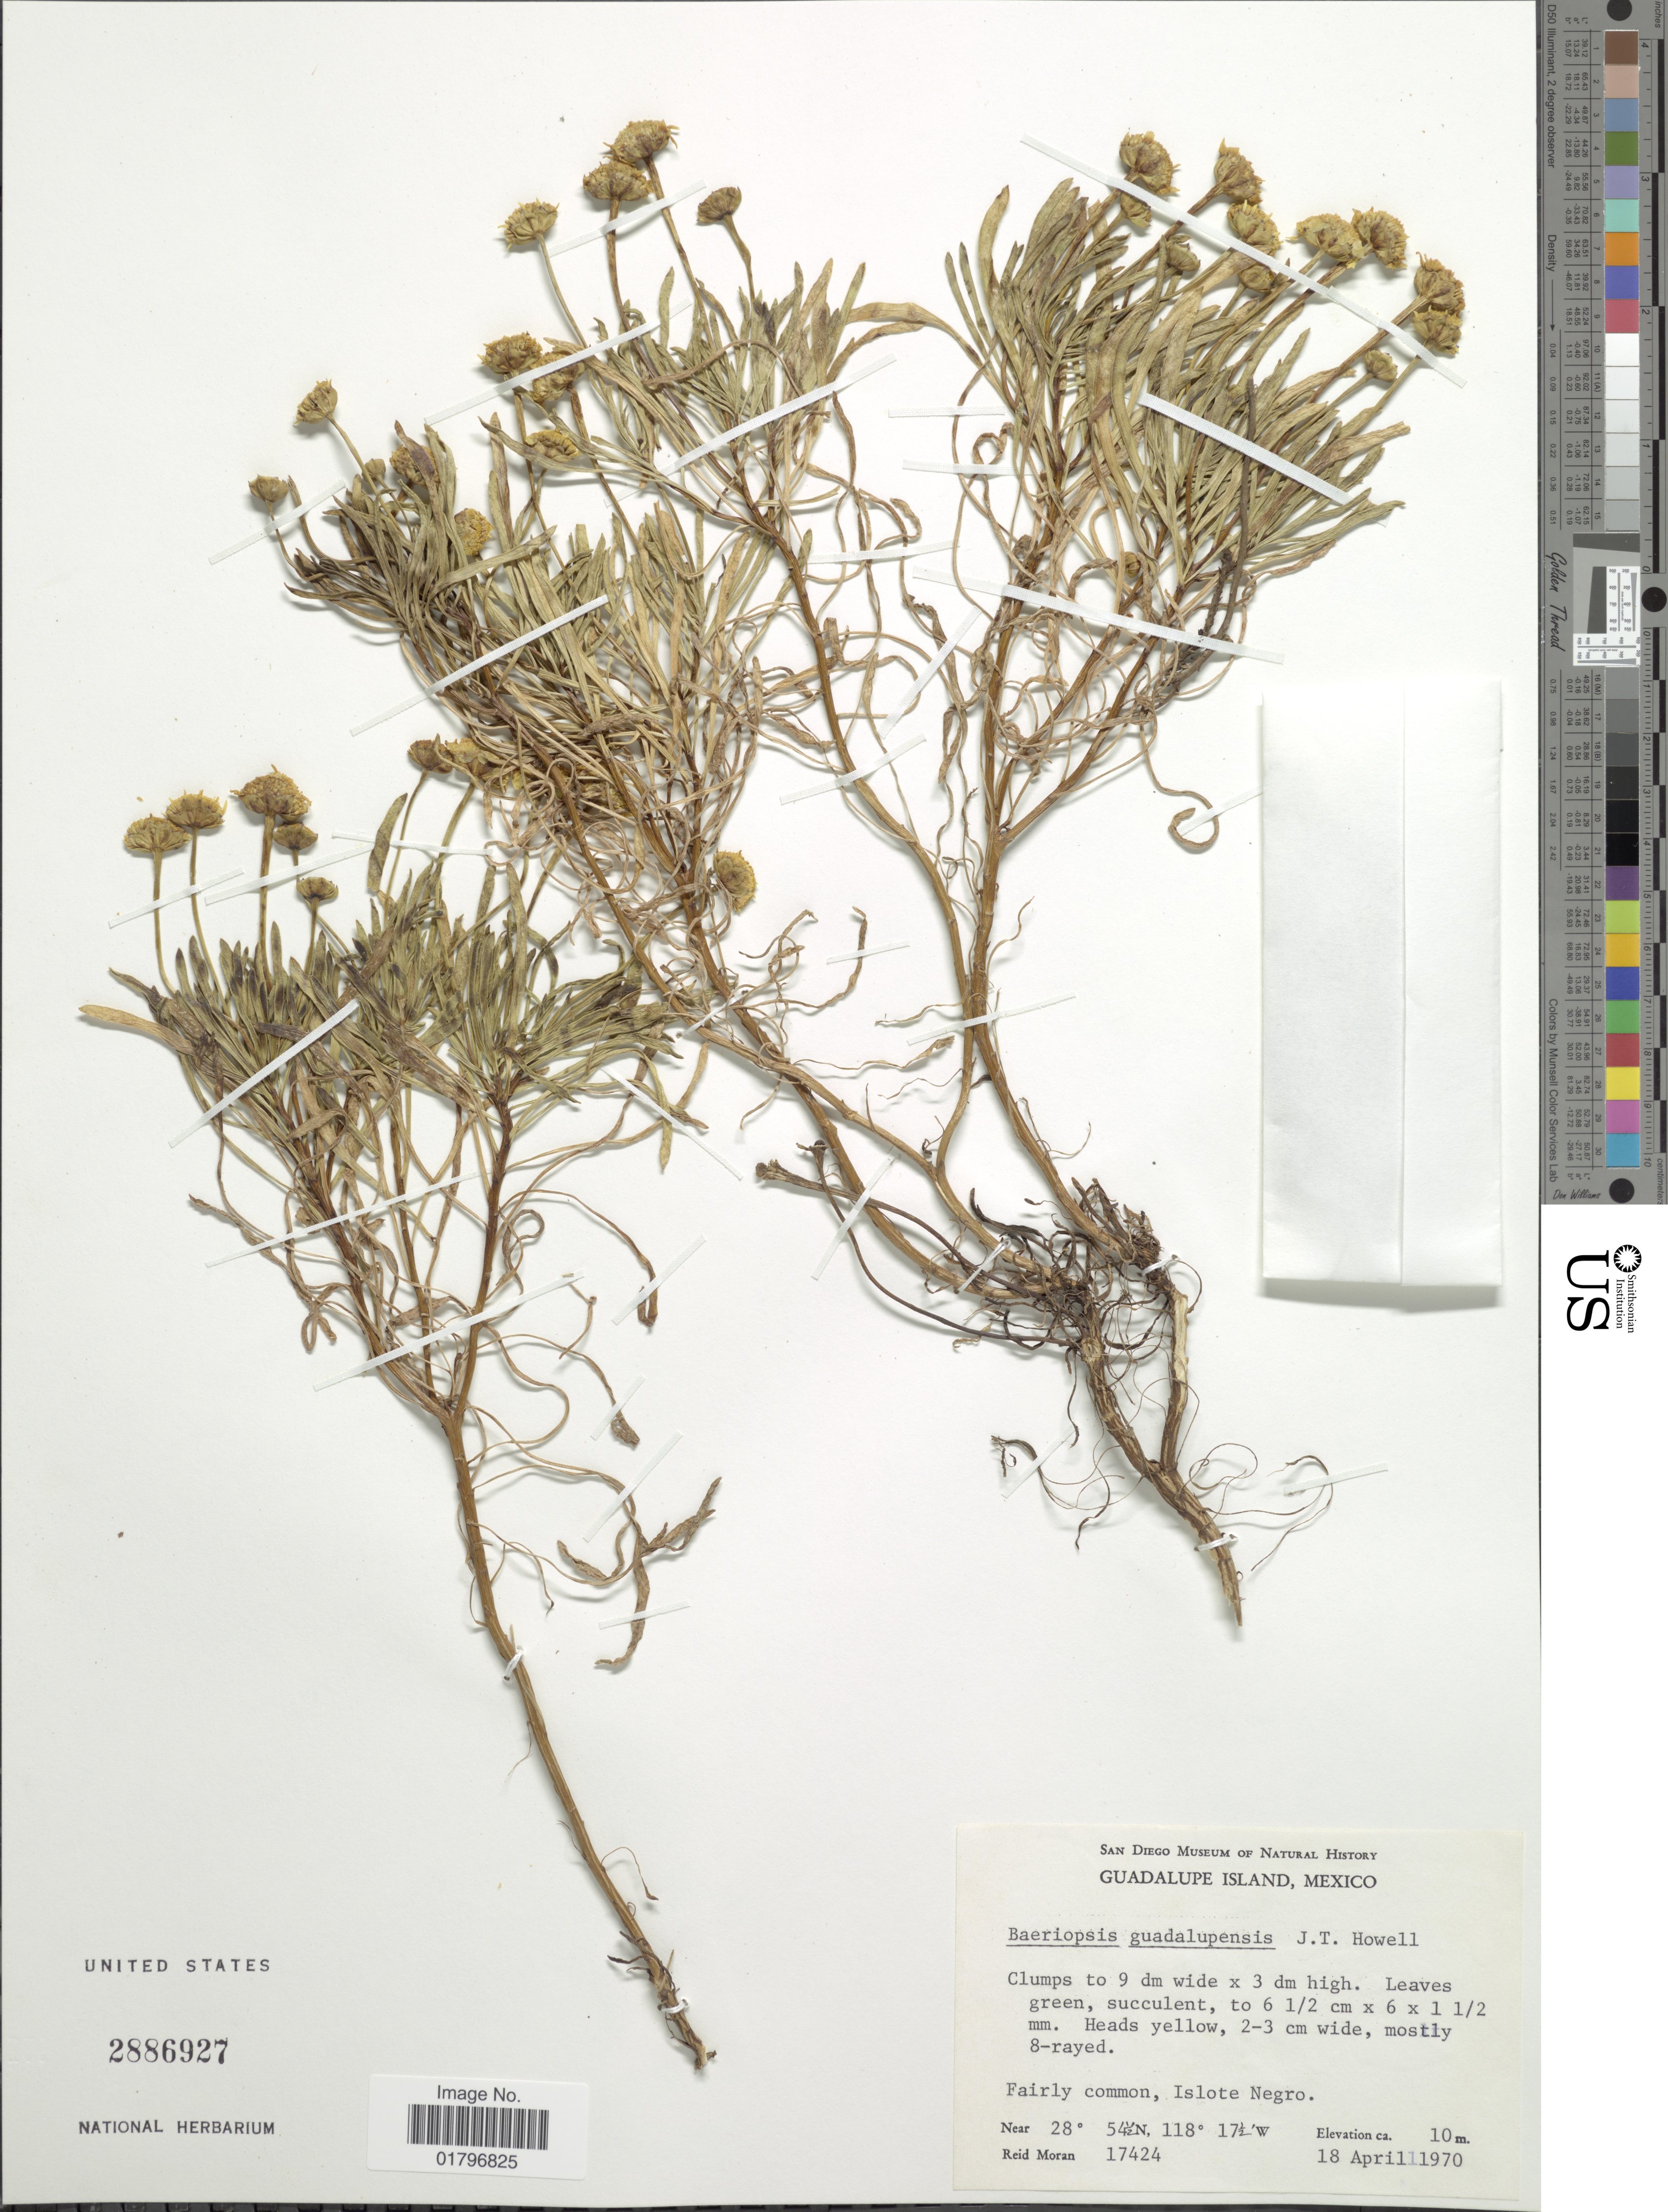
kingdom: Plantae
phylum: Tracheophyta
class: Magnoliopsida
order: Asterales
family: Asteraceae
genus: Baeriopsis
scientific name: Baeriopsis guadalupensis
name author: J.T. Howell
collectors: R. V. Moran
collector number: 17424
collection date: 1970-04-18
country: Mexico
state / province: Baja California Sur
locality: Guadalupe Island, Mexico. Fairly common, Islote negro.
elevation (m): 10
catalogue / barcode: US 2886927